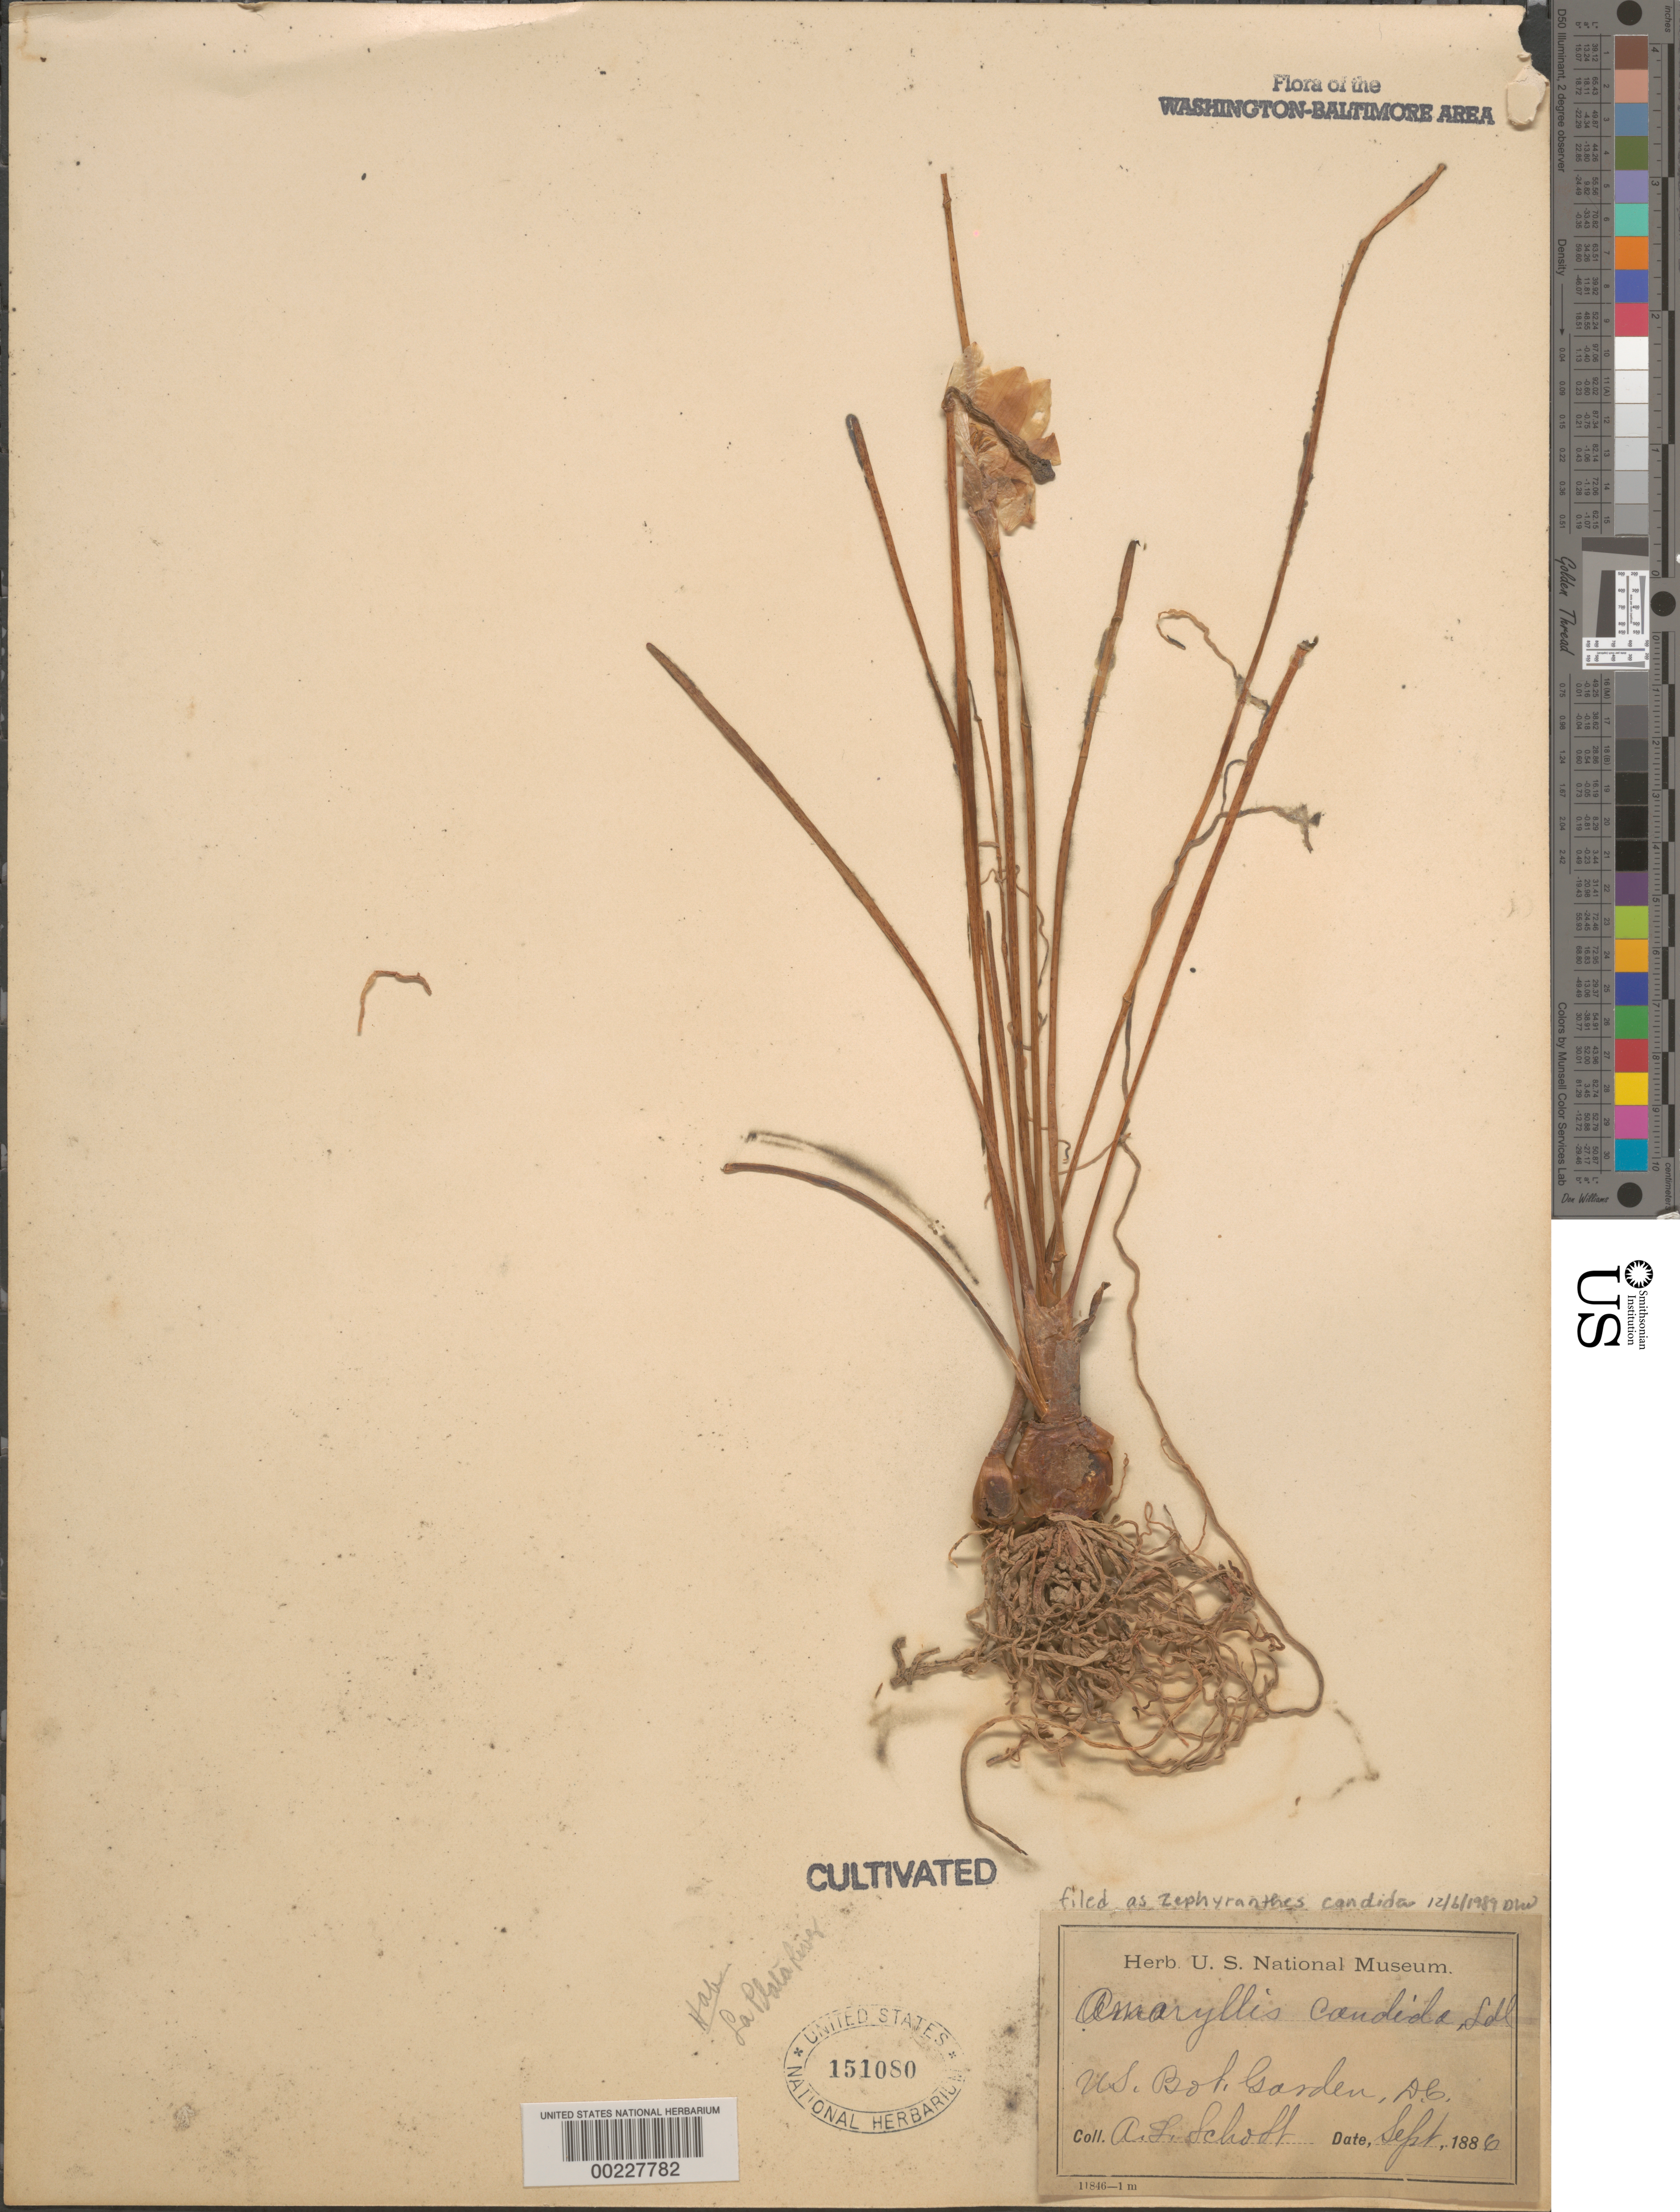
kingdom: Plantae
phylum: Tracheophyta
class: Liliopsida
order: Asparagales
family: Amaryllidaceae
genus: Zephyranthes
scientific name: Zephyranthes candida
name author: (Lindl.) Herb.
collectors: A. L. Schott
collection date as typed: Sep 1886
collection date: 1886-09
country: United States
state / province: District of Columbia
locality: Botanical gardens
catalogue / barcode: US 151080